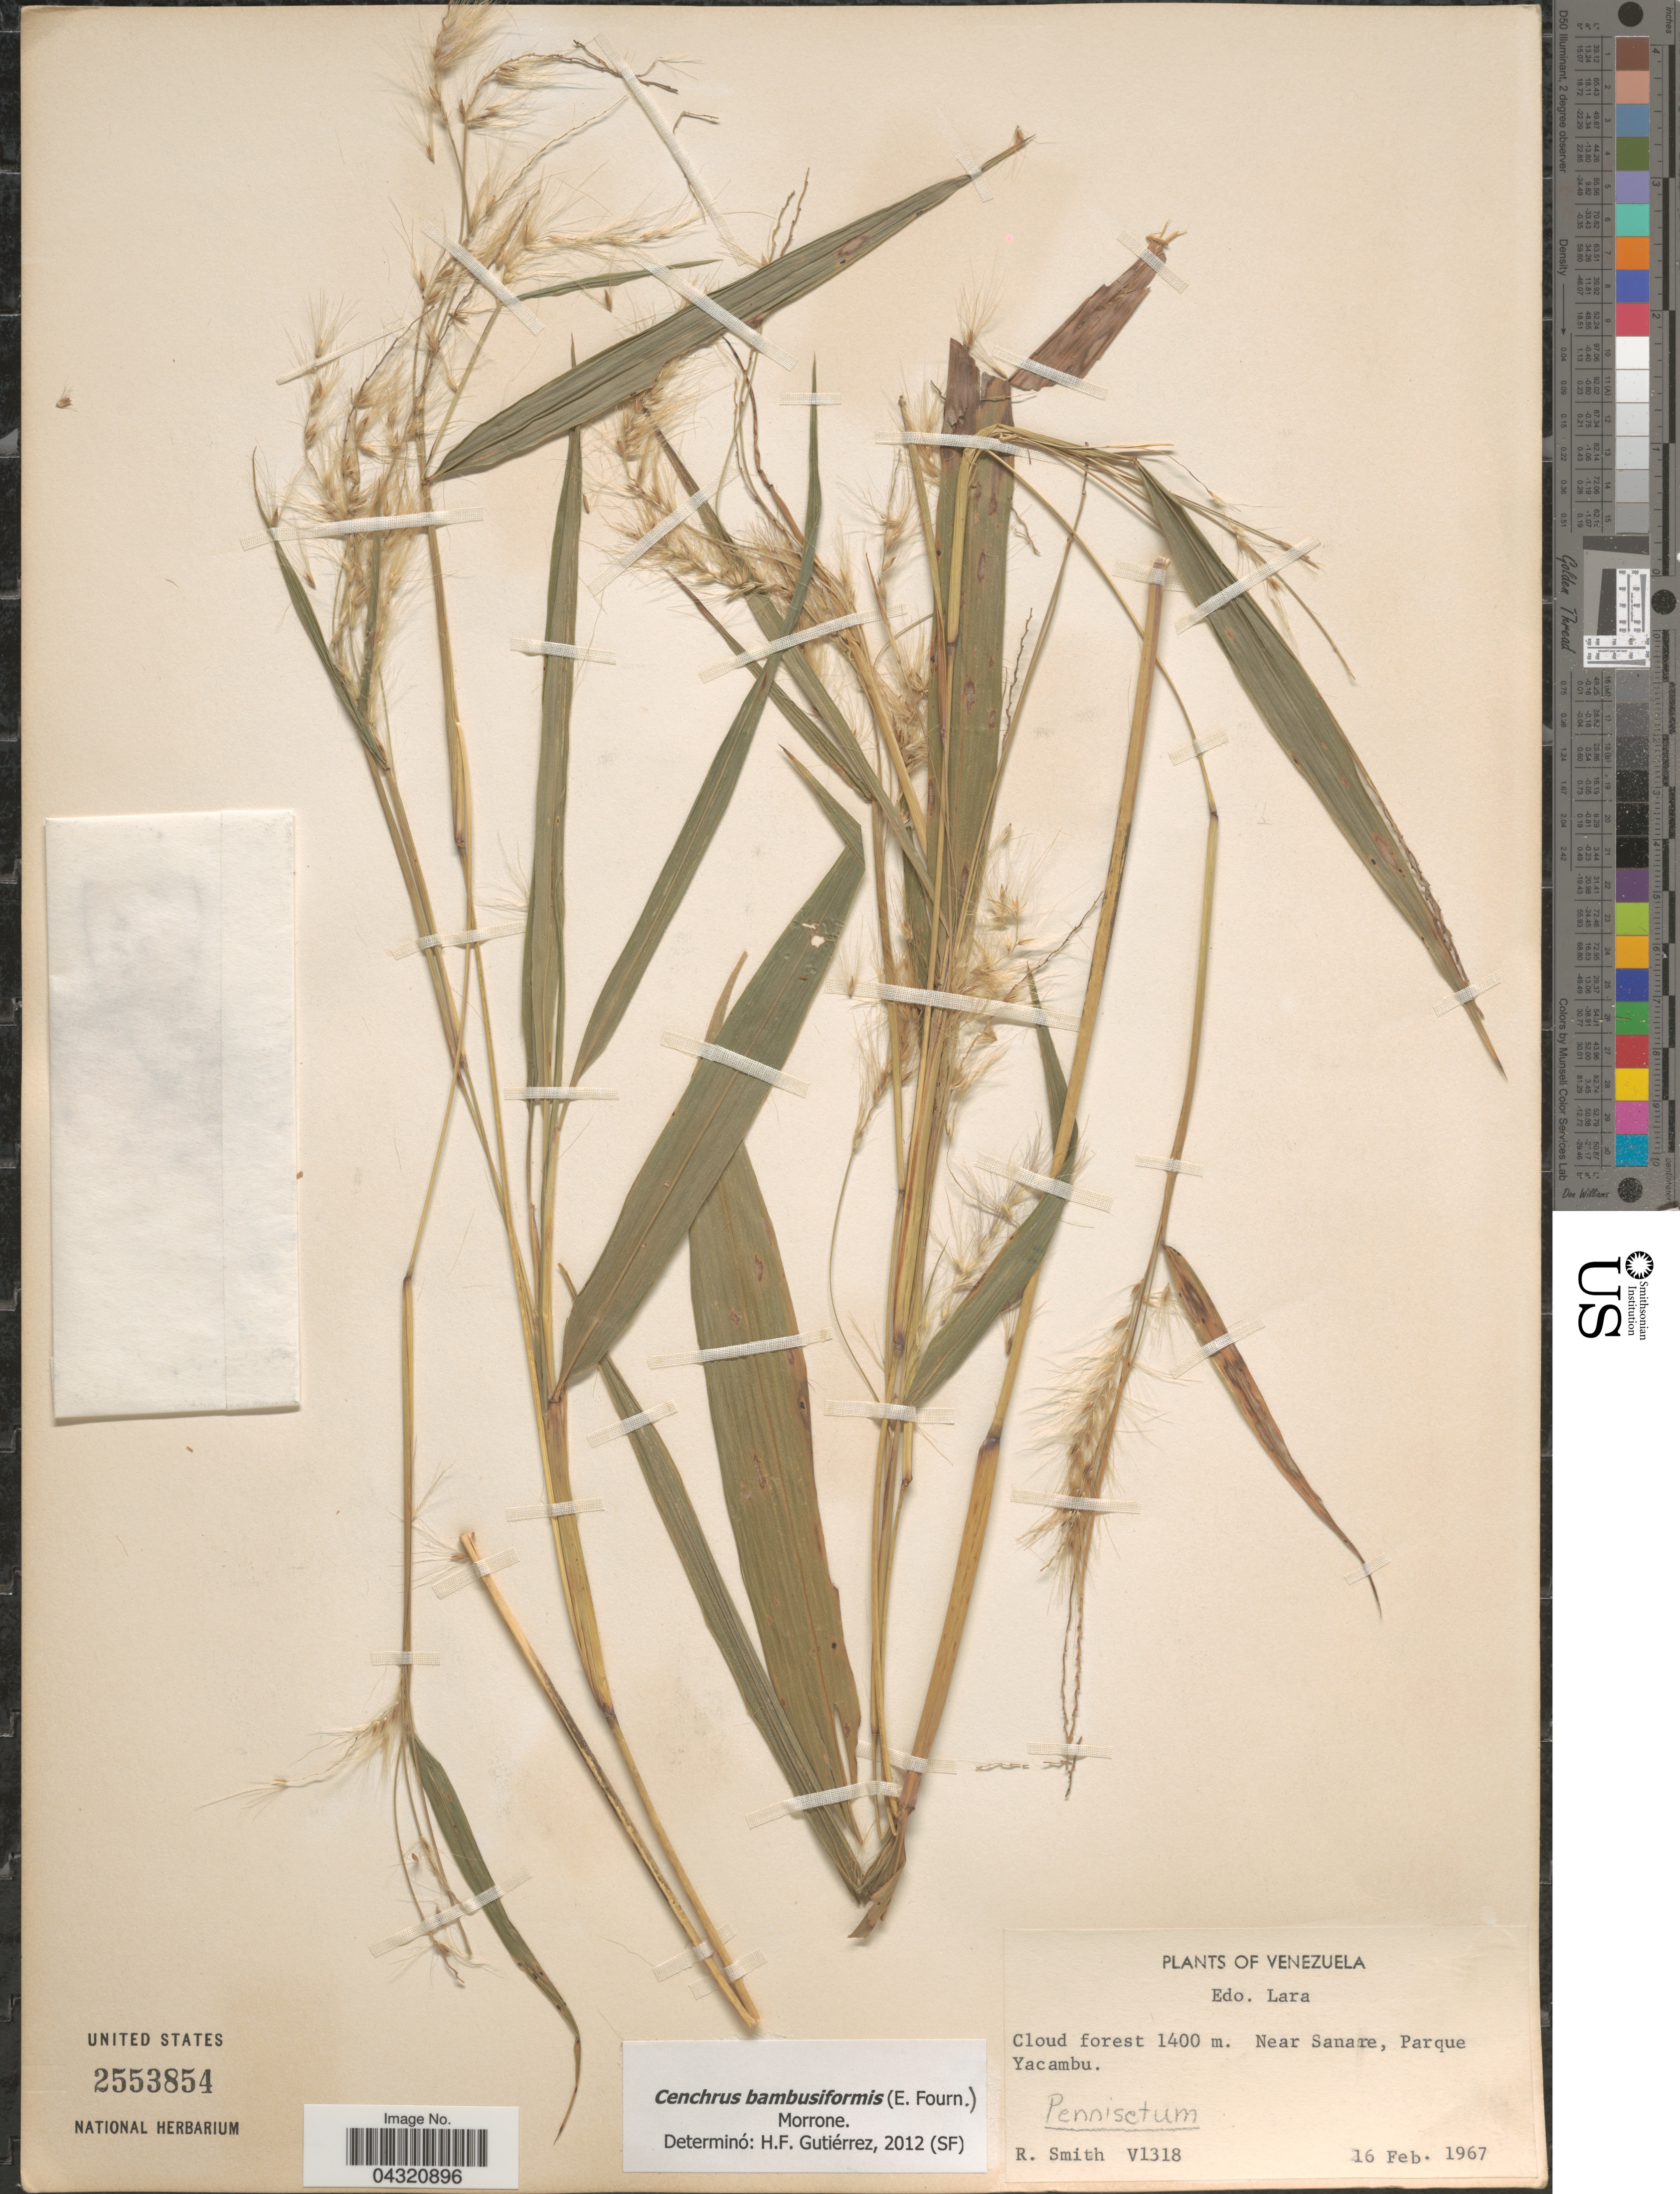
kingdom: Plantae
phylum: Tracheophyta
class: Liliopsida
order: Poales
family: Poaceae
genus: Cenchrus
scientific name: Cenchrus brownii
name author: Roem. & Schult.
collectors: R. Smith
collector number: V1318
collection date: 1967-02-16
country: Venezuela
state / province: Lara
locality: Near Sanare, Parque Yacambu.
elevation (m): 1400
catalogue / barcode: US 2553854